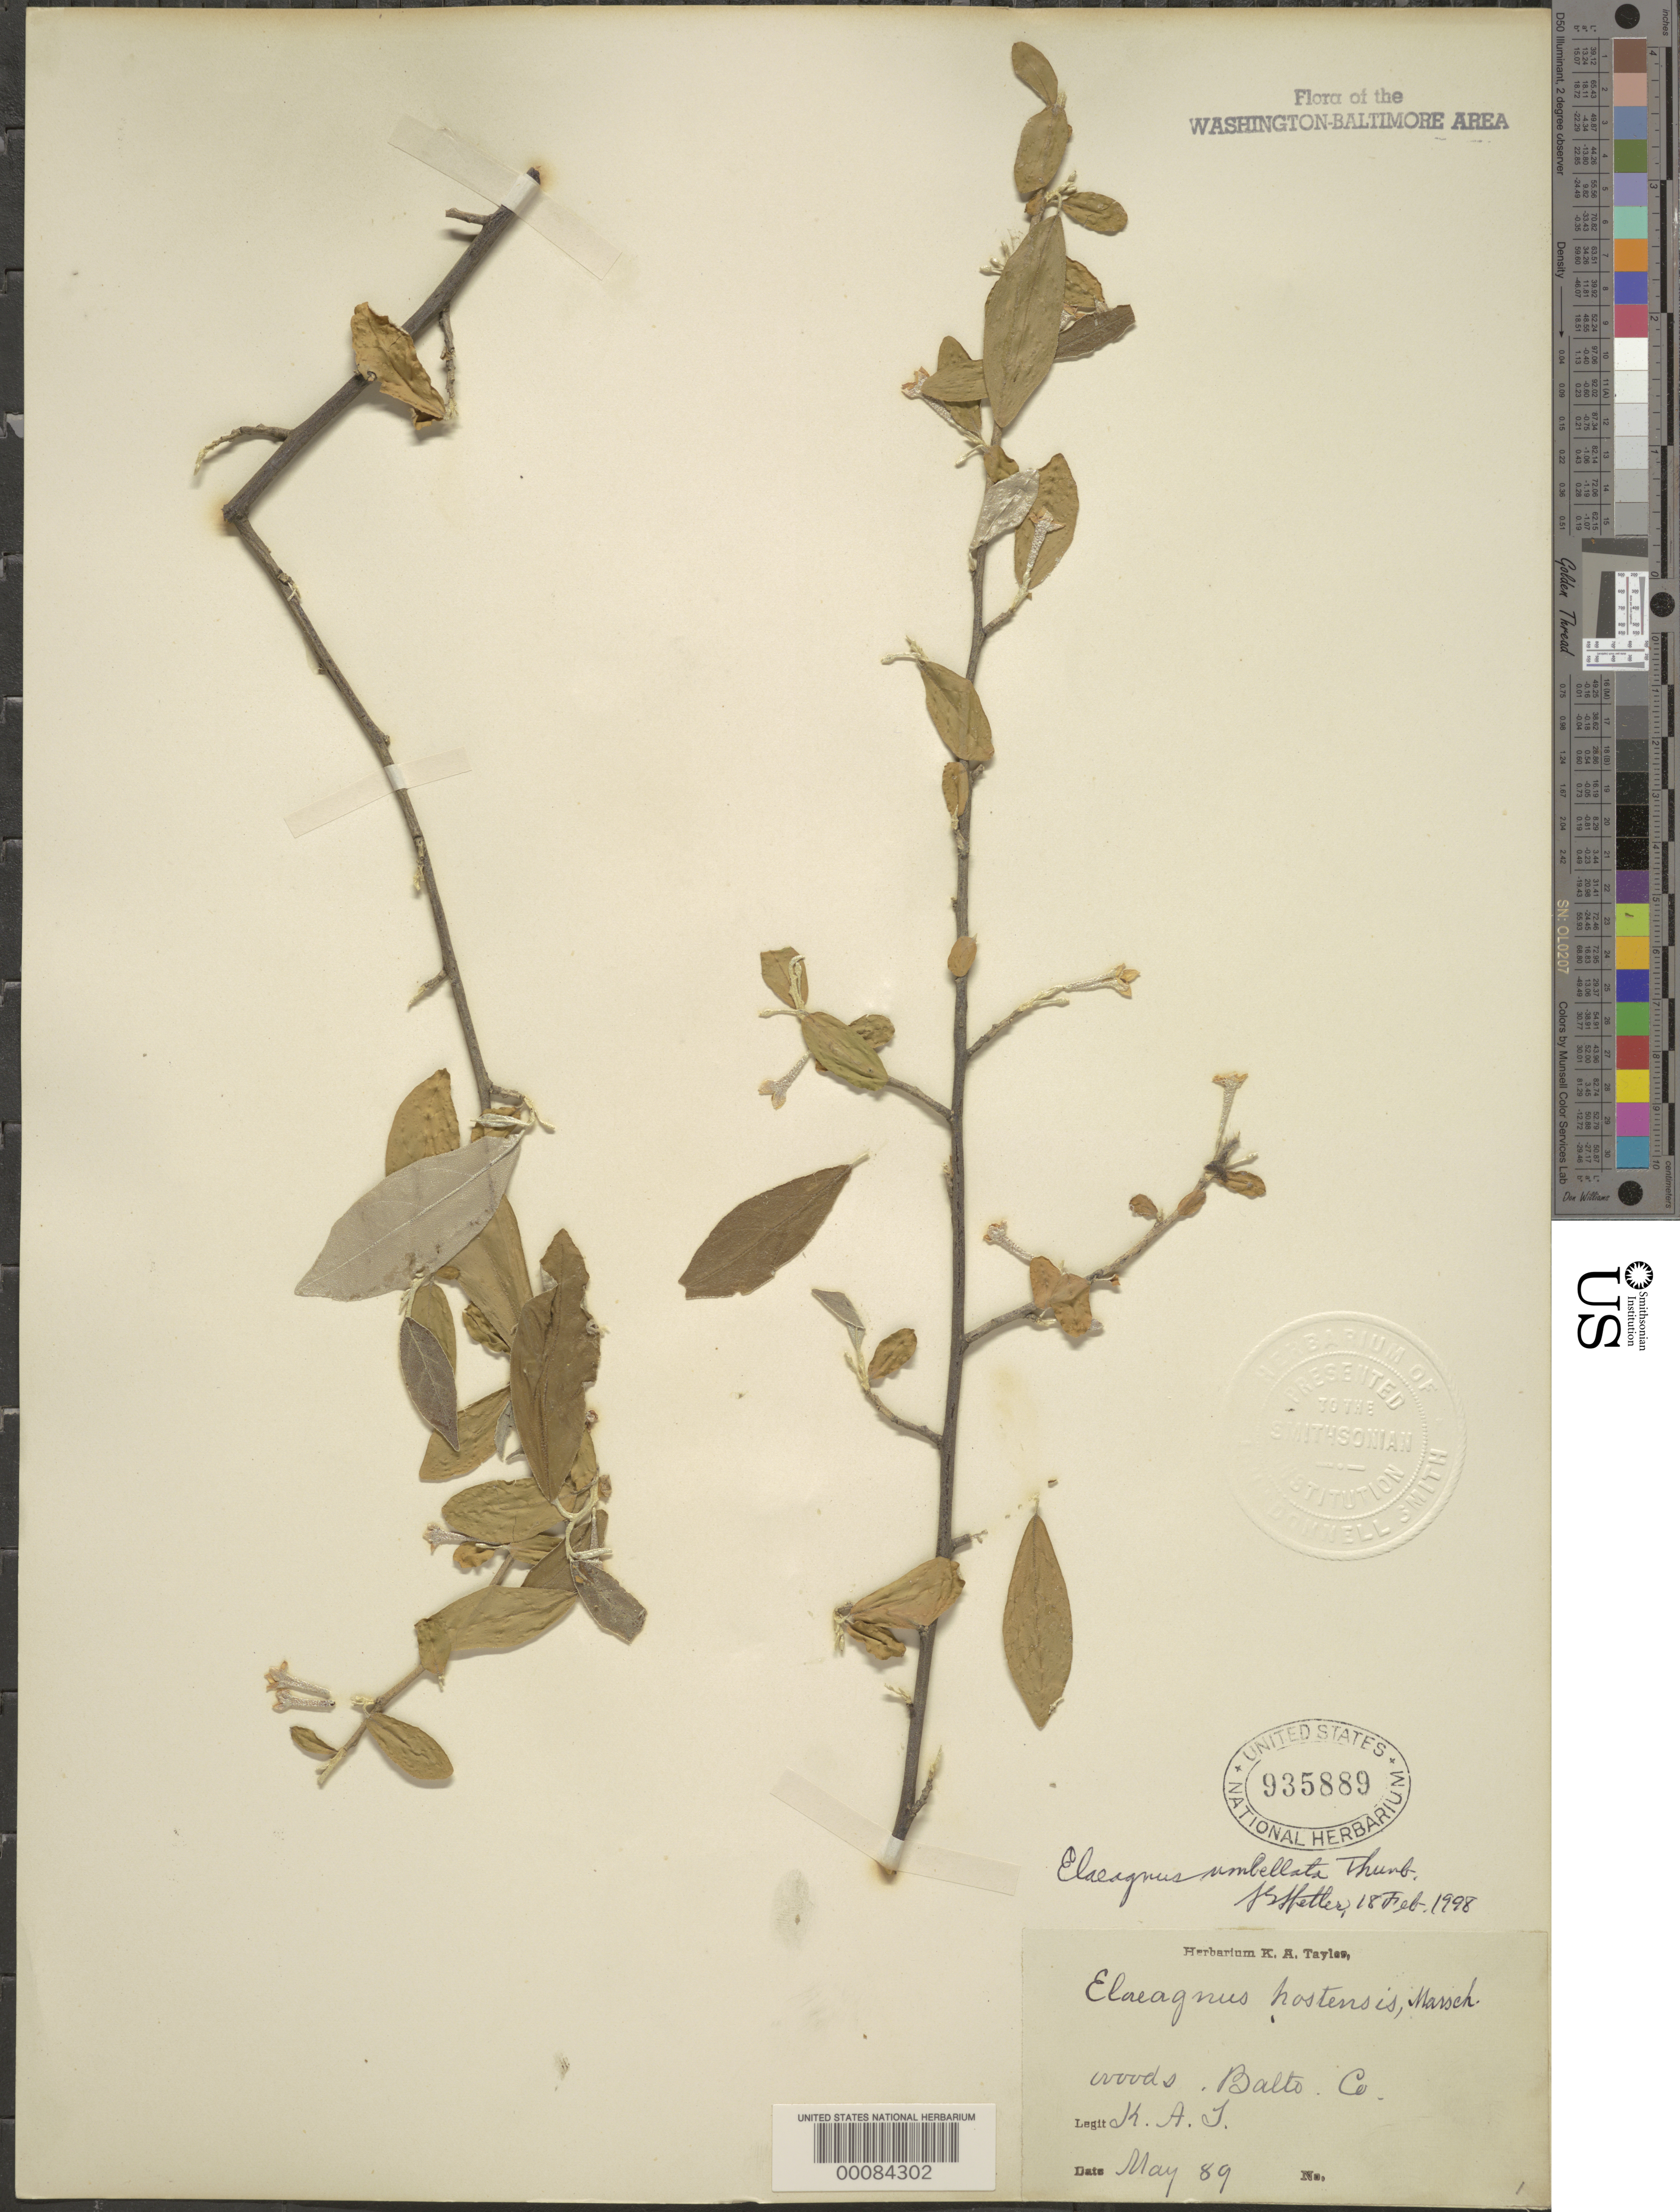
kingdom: Plantae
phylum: Tracheophyta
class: Magnoliopsida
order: Rosales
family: Elaeagnaceae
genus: Elaeagnus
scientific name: Elaeagnus umbellata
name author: Thunb.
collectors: K. A. Taylor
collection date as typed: May 1889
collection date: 1889-05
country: United States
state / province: Maryland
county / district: Baltimore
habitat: Woods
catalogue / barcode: US 935889